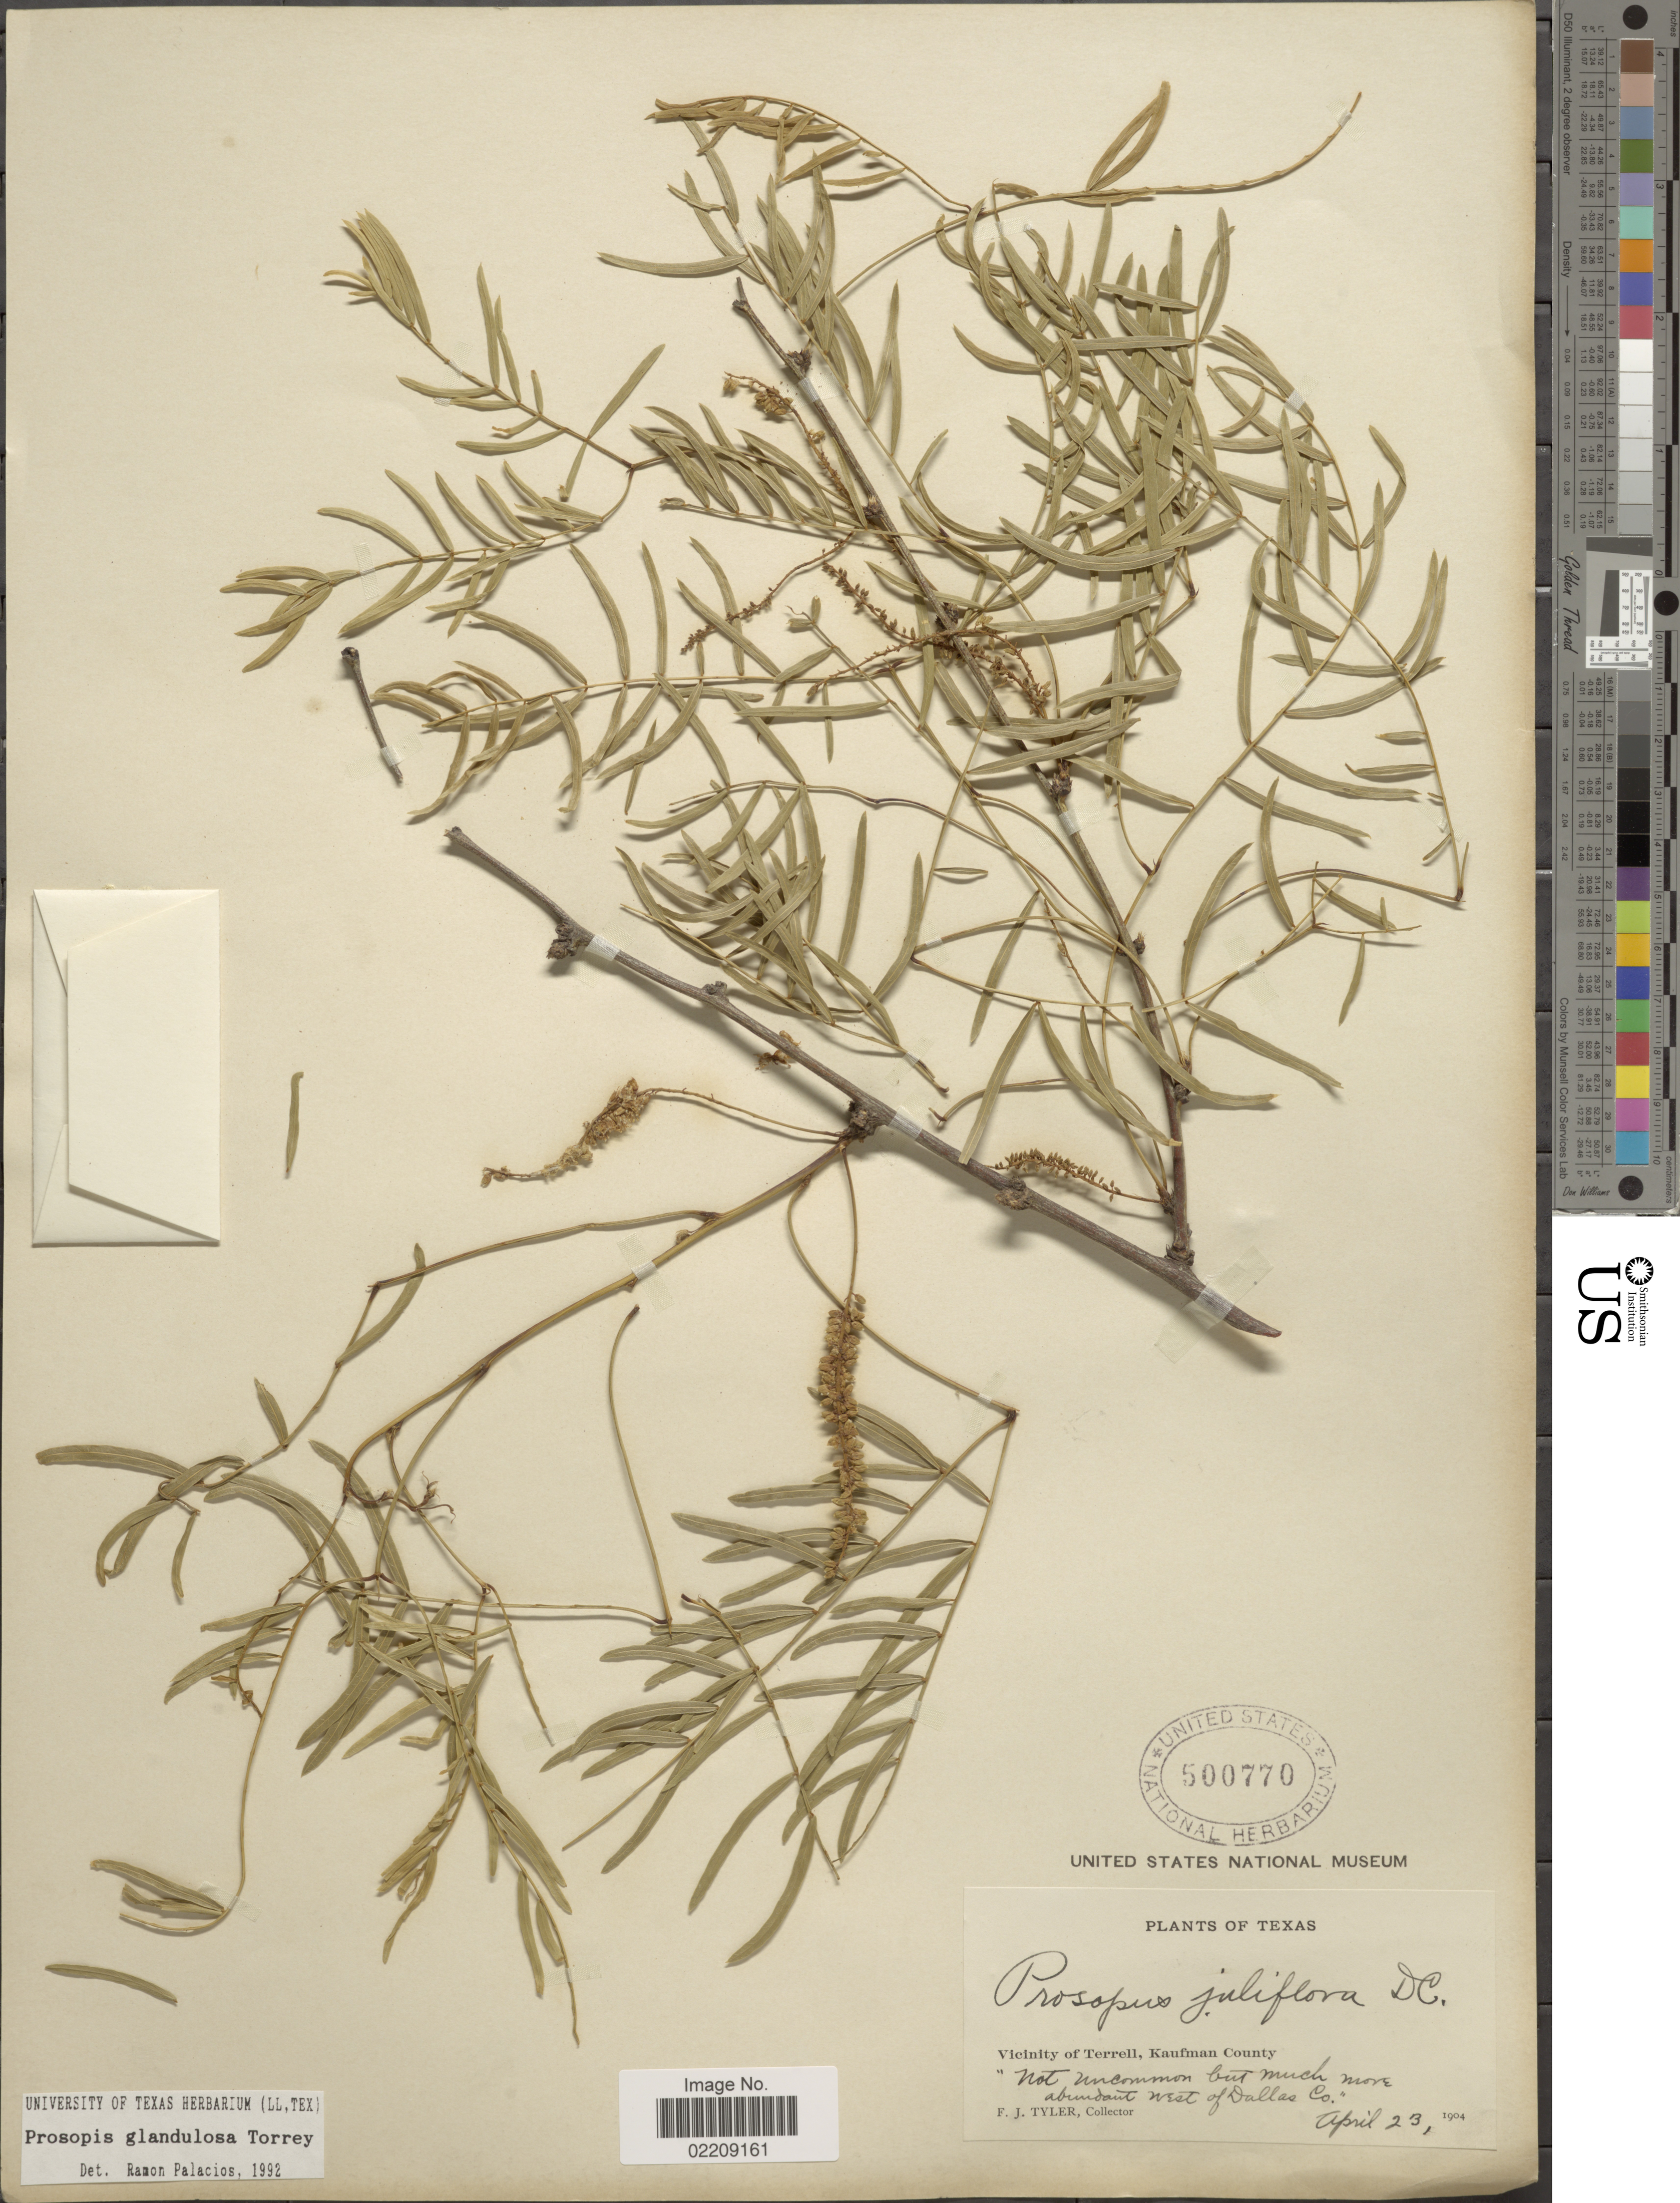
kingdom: Plantae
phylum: Tracheophyta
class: Magnoliopsida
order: Fabales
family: Fabaceae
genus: Neltuma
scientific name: Neltuma glandulosa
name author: (Torr.) Britton & Rose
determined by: Strong, Mark T., (BOT), Smithsonian Institution - National Museum of Natural History (UNITED STATES)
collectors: F. Tyler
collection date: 1904-04-23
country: United States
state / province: Texas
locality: Vicinity of Terrell, Kaufman County 'not uncommon but much more abundant west of Dallas Co'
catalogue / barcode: US 500770